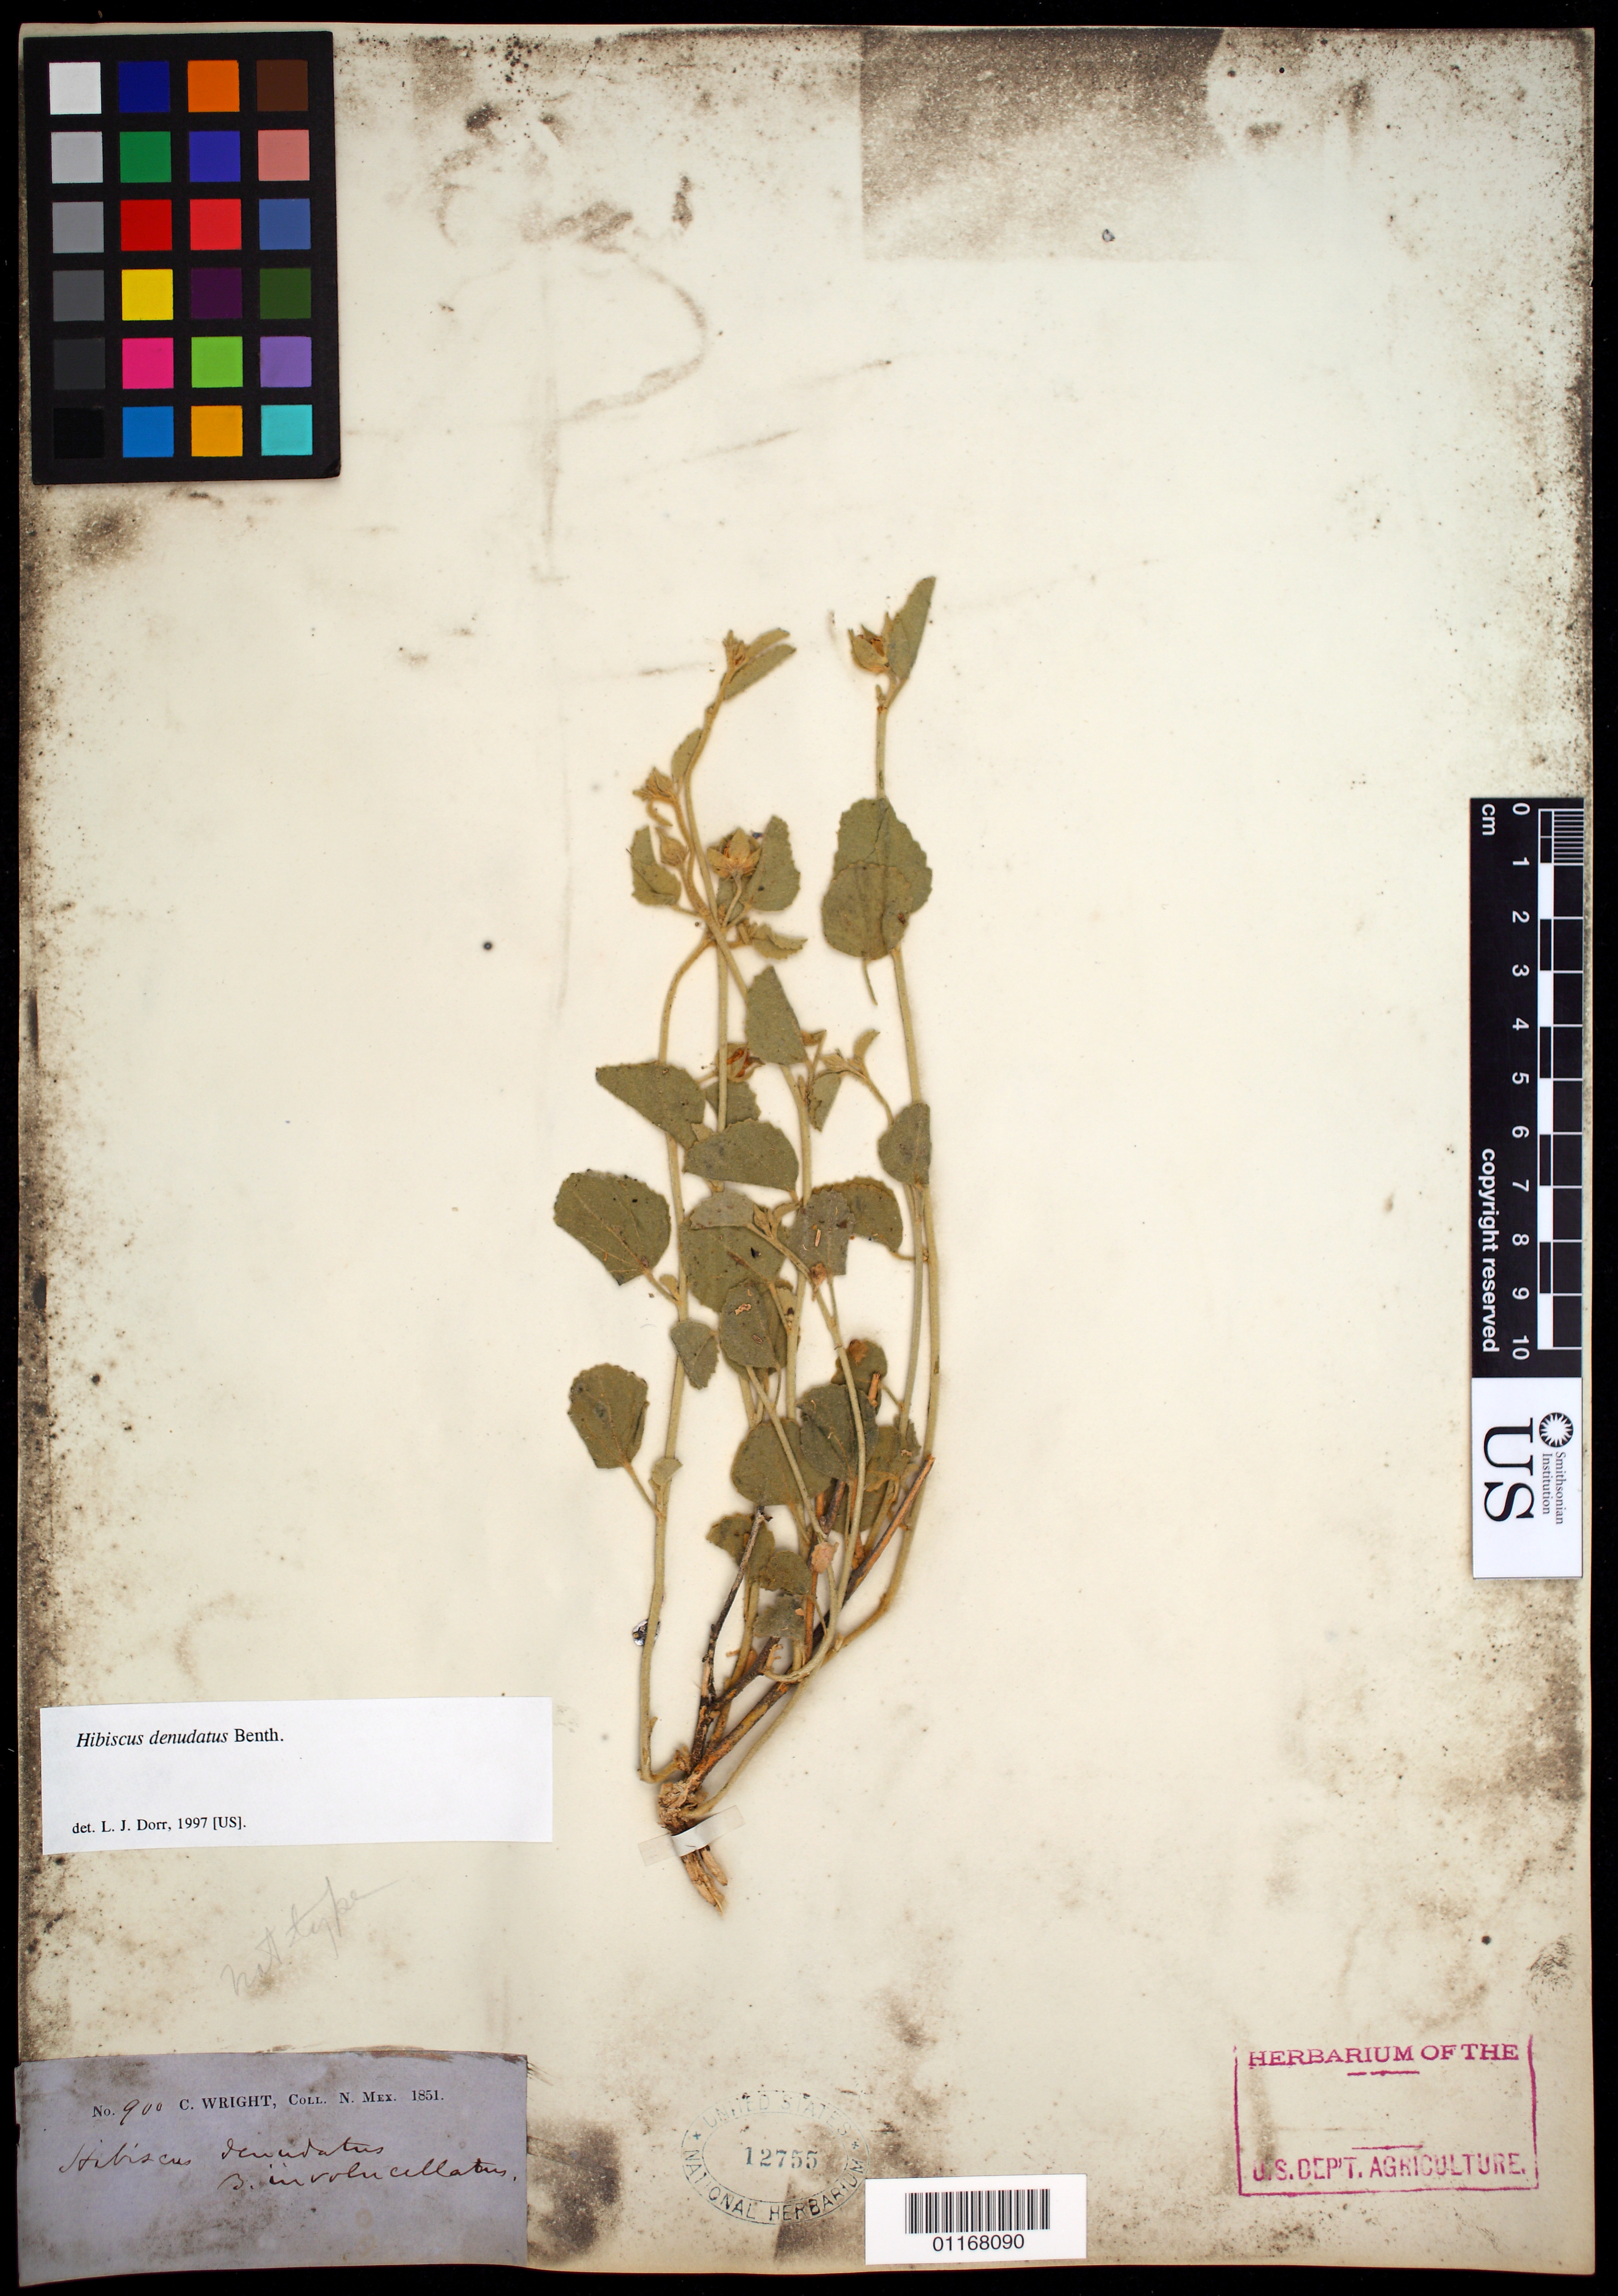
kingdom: Plantae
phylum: Tracheophyta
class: Magnoliopsida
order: Malvales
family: Malvaceae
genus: Hibiscus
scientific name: Hibiscus denudatus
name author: Benth.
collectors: C. Wright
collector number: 900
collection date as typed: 1851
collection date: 1851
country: United States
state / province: New Mexico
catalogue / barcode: US 12755